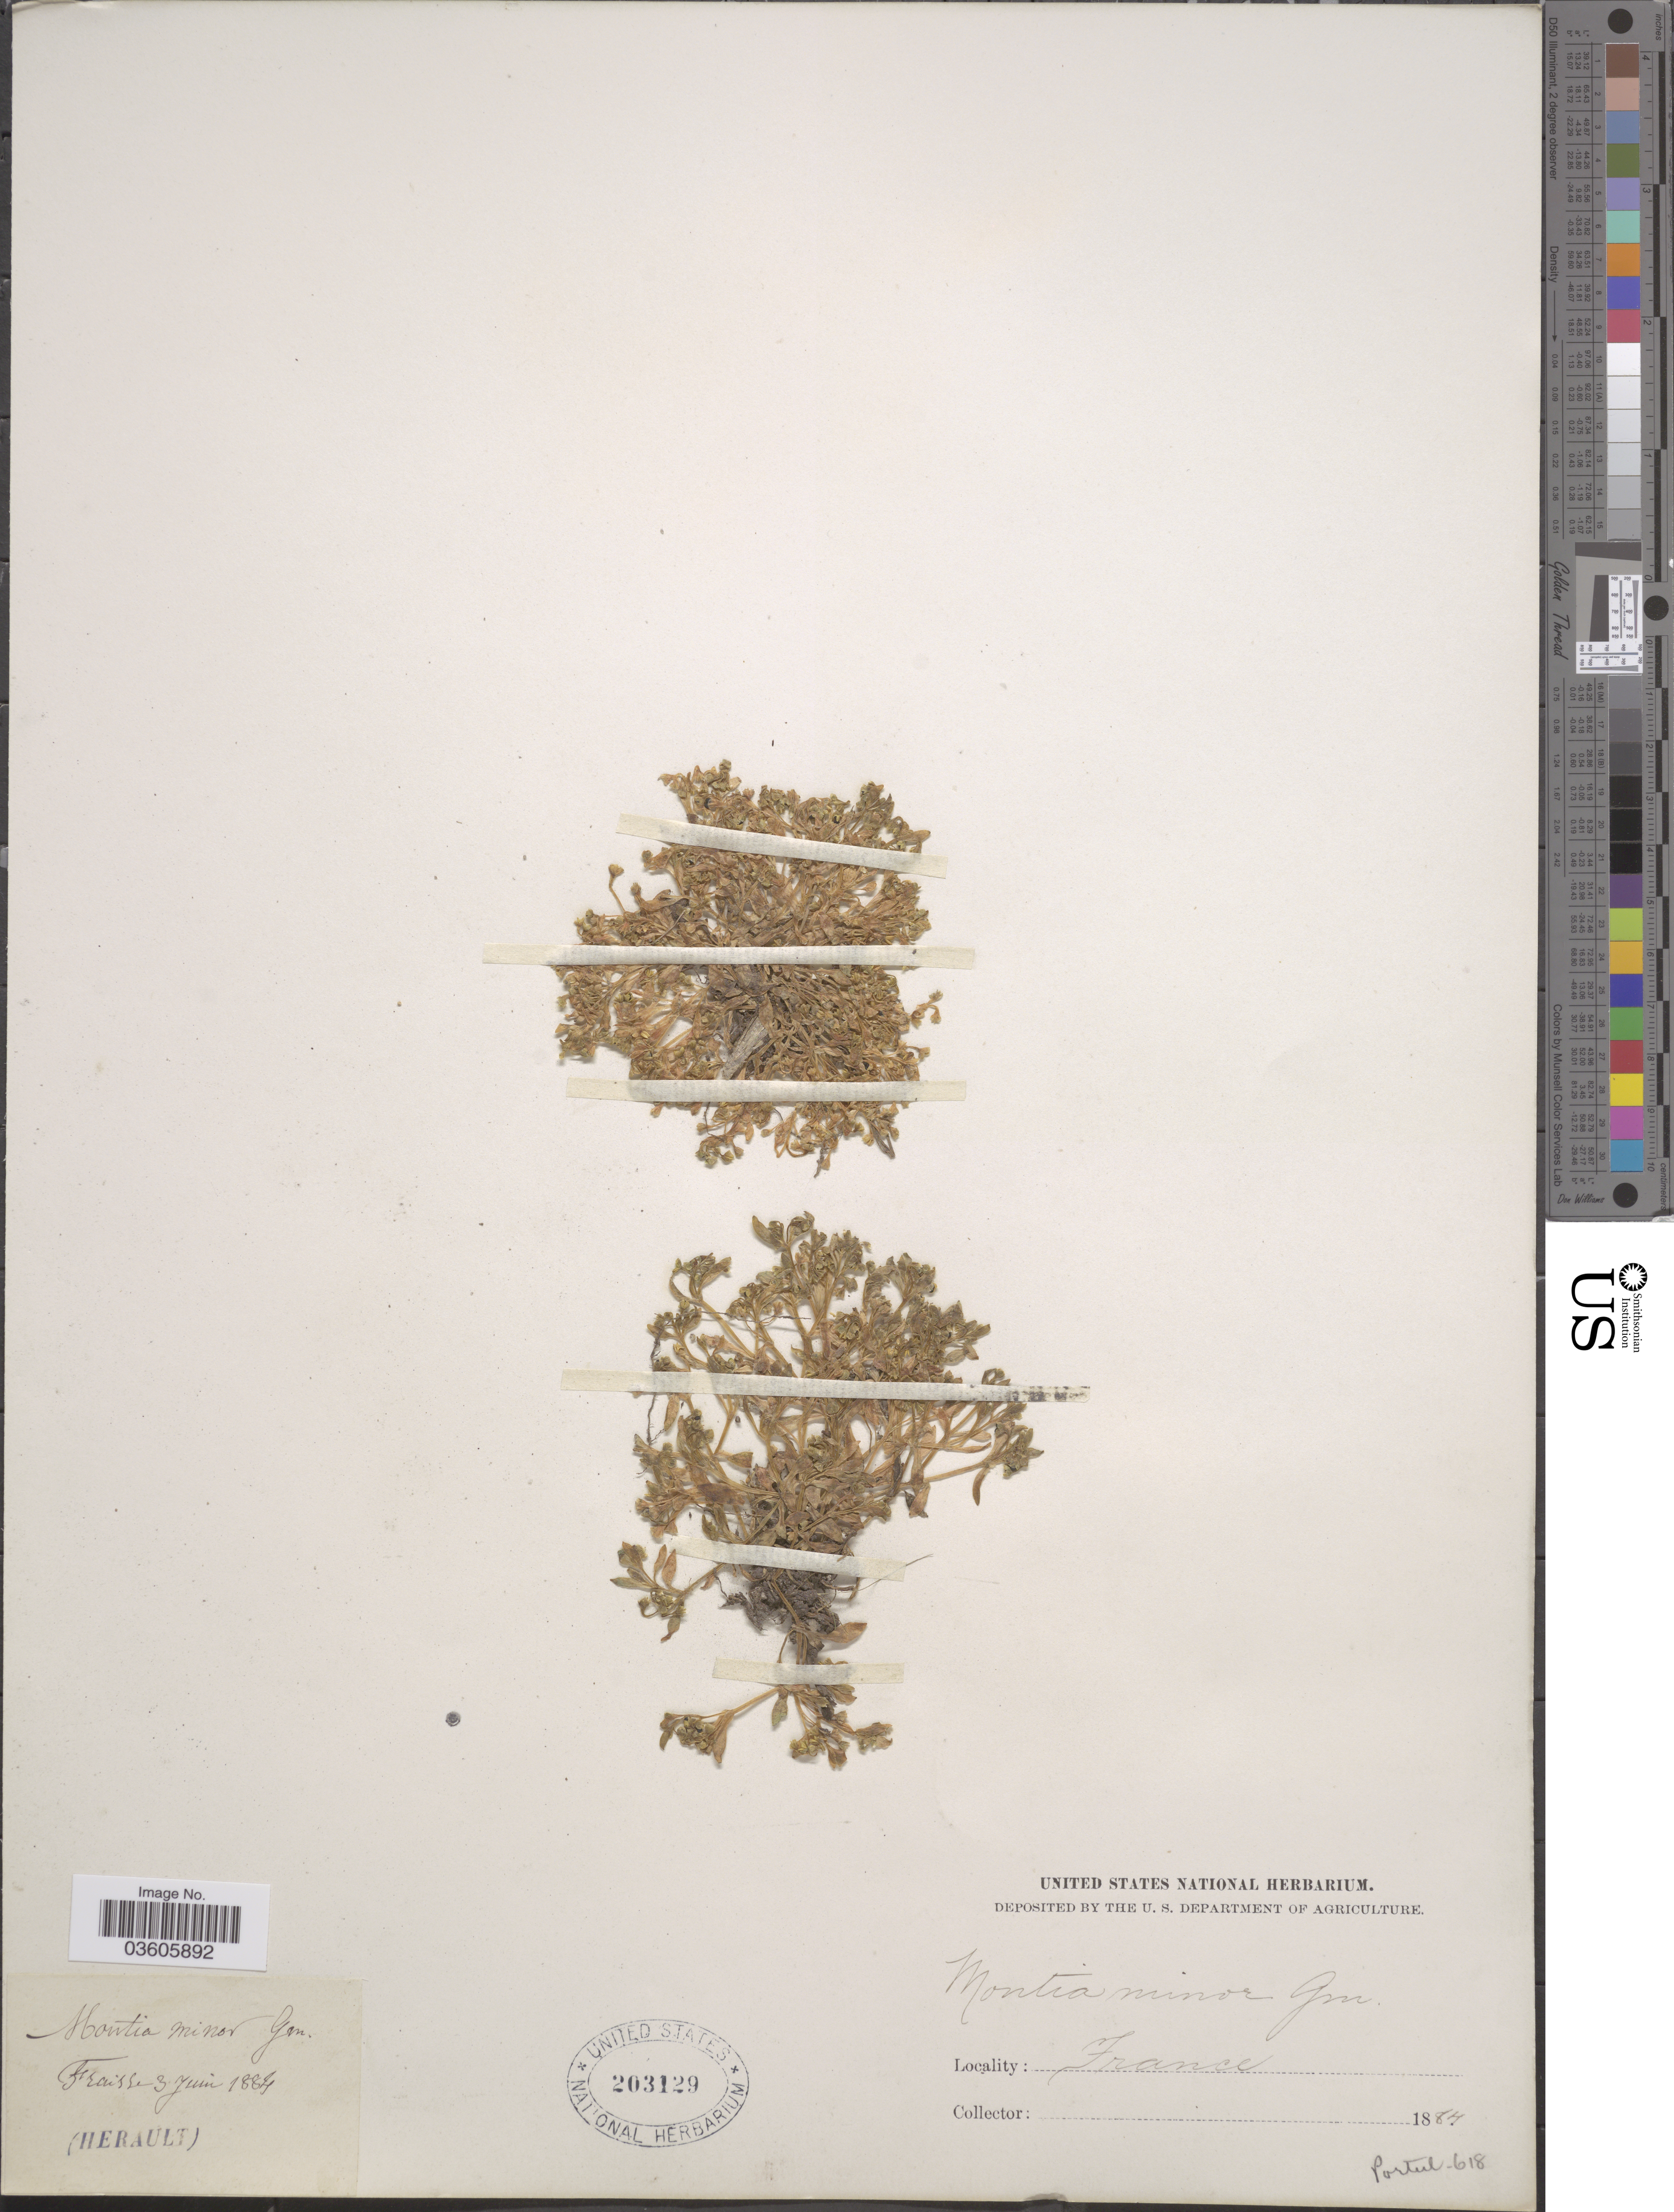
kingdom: Plantae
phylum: Tracheophyta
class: Magnoliopsida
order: Caryophyllales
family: Montiaceae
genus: Montia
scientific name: Montia minor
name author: C.C. Gmel.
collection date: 1884-06-03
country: France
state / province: Occitanie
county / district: Hérault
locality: Fraisse. Herault.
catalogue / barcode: US 203129